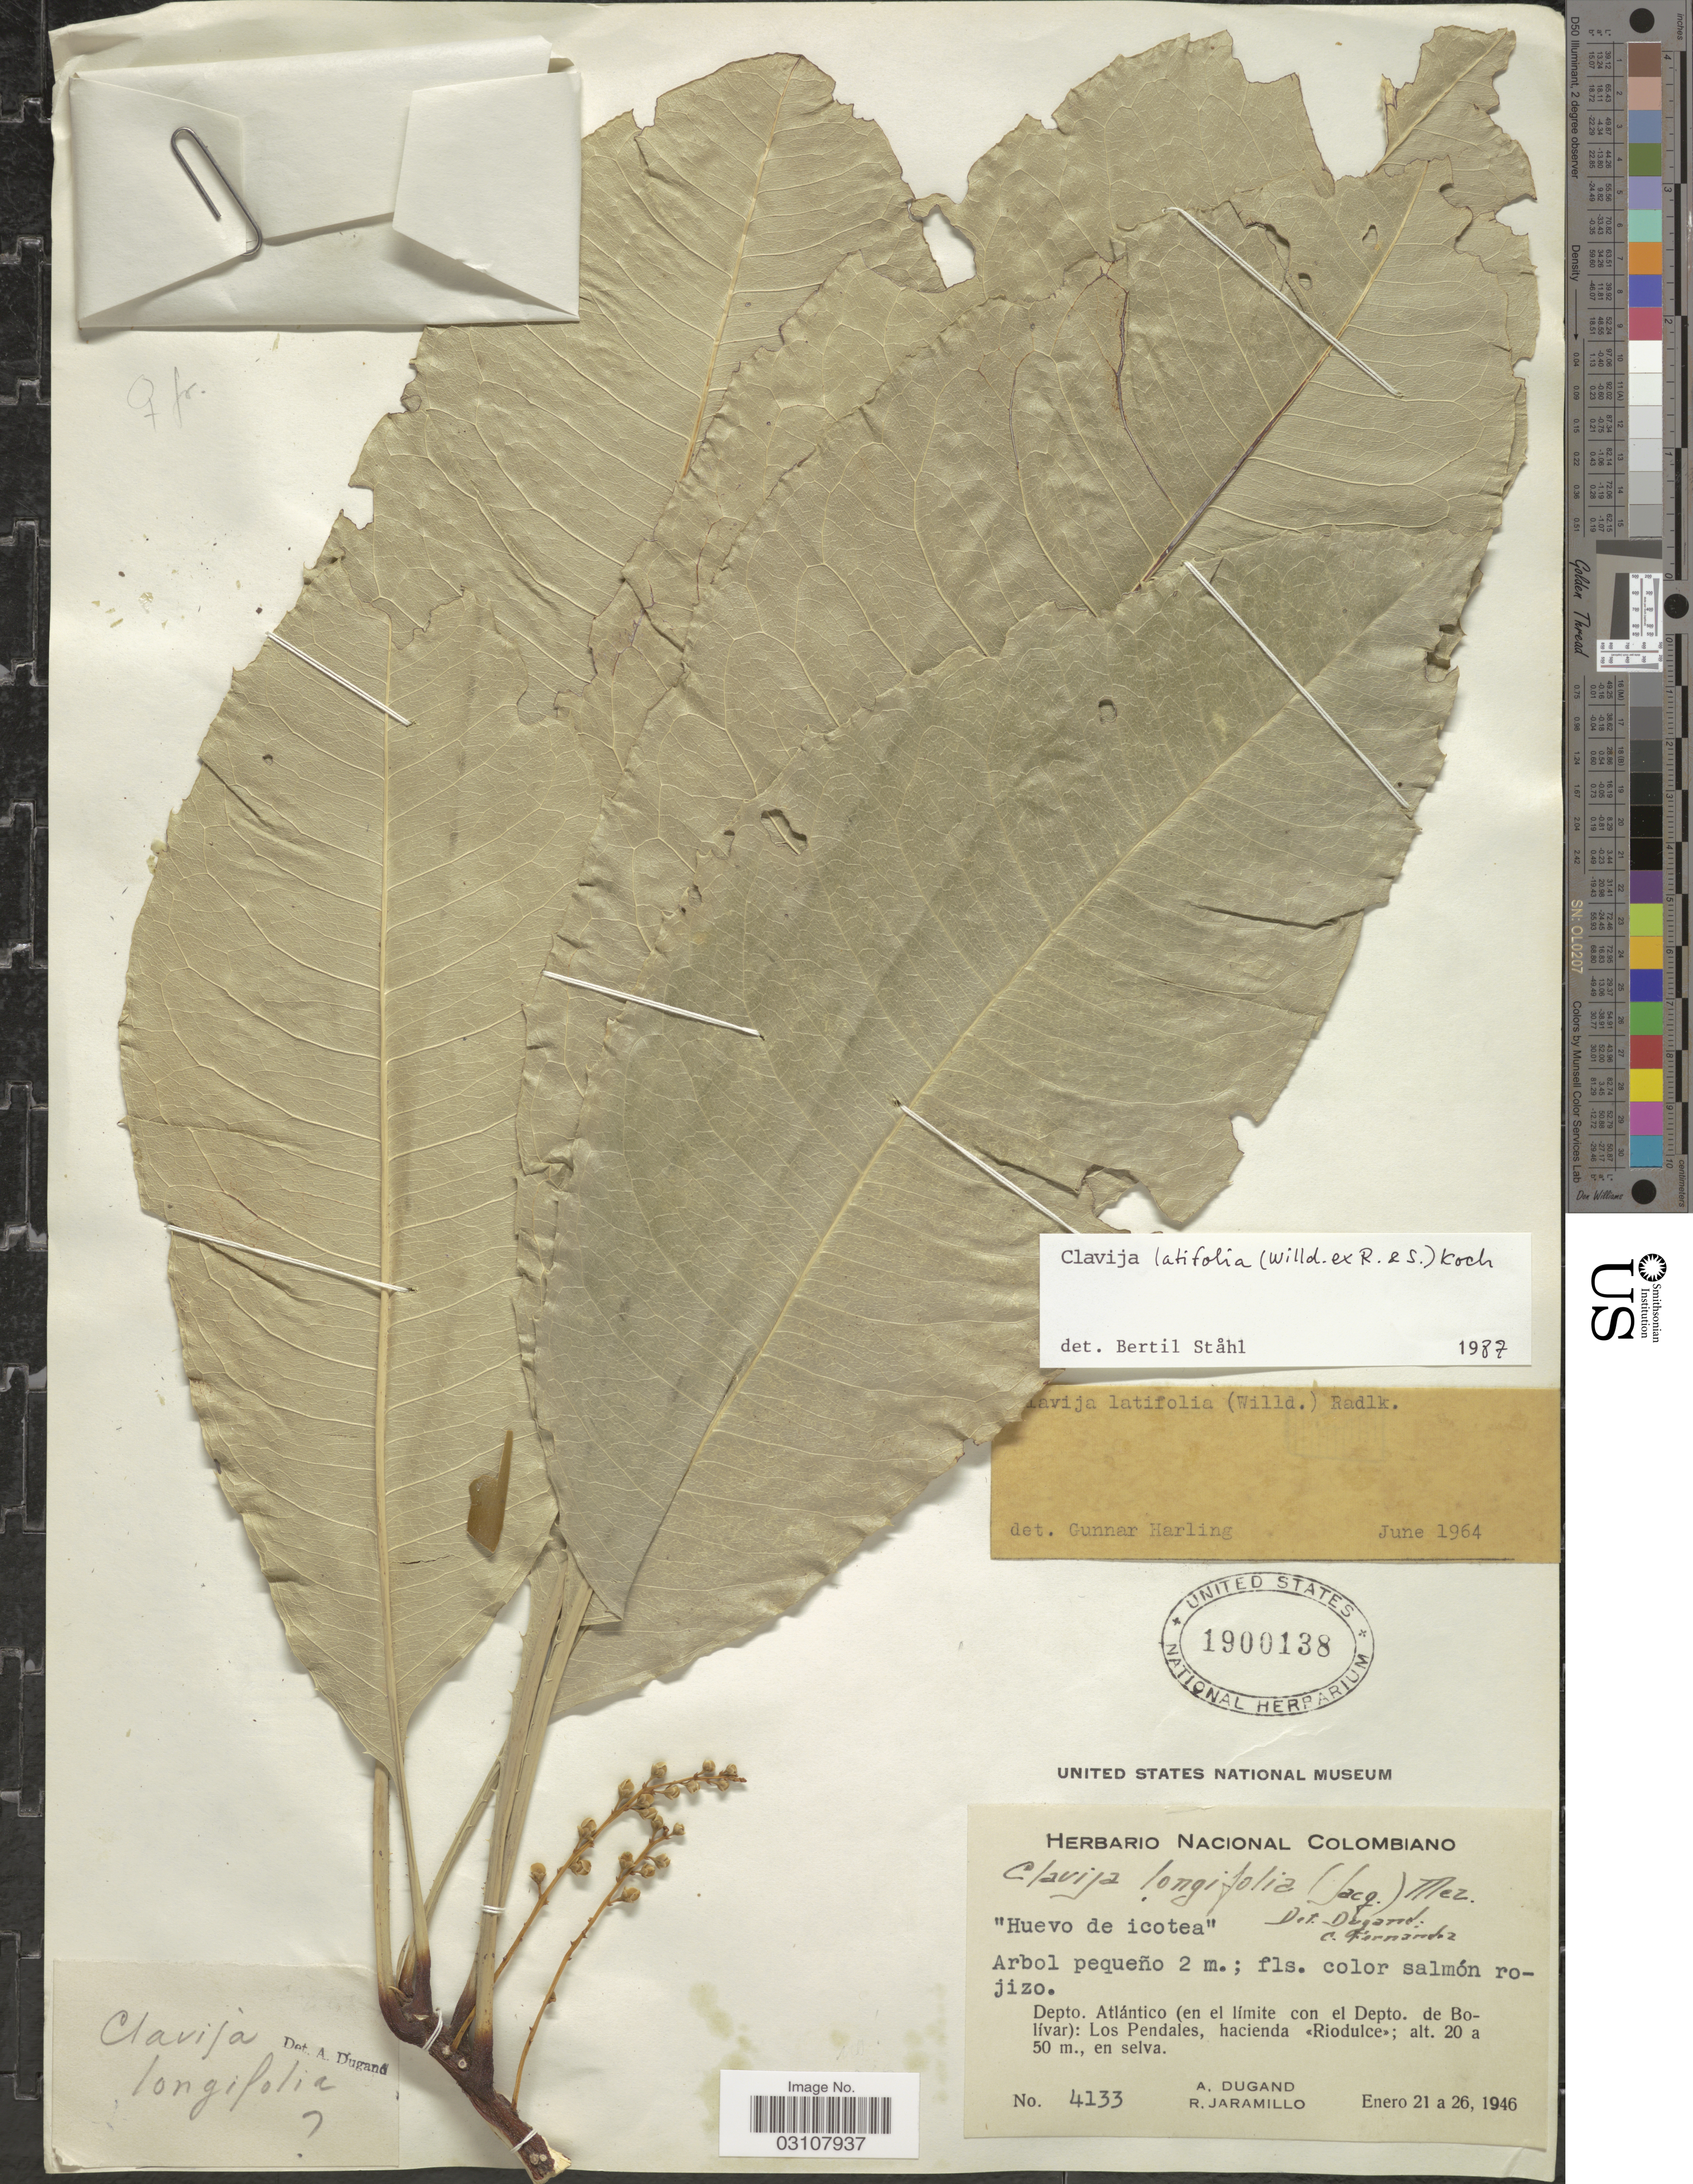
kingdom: Plantae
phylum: Tracheophyta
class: Magnoliopsida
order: Ericales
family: Primulaceae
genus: Clavija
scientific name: Clavija latifolia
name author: (Willd. ex Roem. & Schult.) K. Koch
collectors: A. Dugand & R. Jaramillo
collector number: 4133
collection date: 1946-01-21/1946-01-26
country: Colombia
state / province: Atlántico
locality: Depto. Atlántico (en el límite con el Depto. de Bolívar): Los Pendales, hacienda <<Riodulce>>.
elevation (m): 20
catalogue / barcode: US 1900138